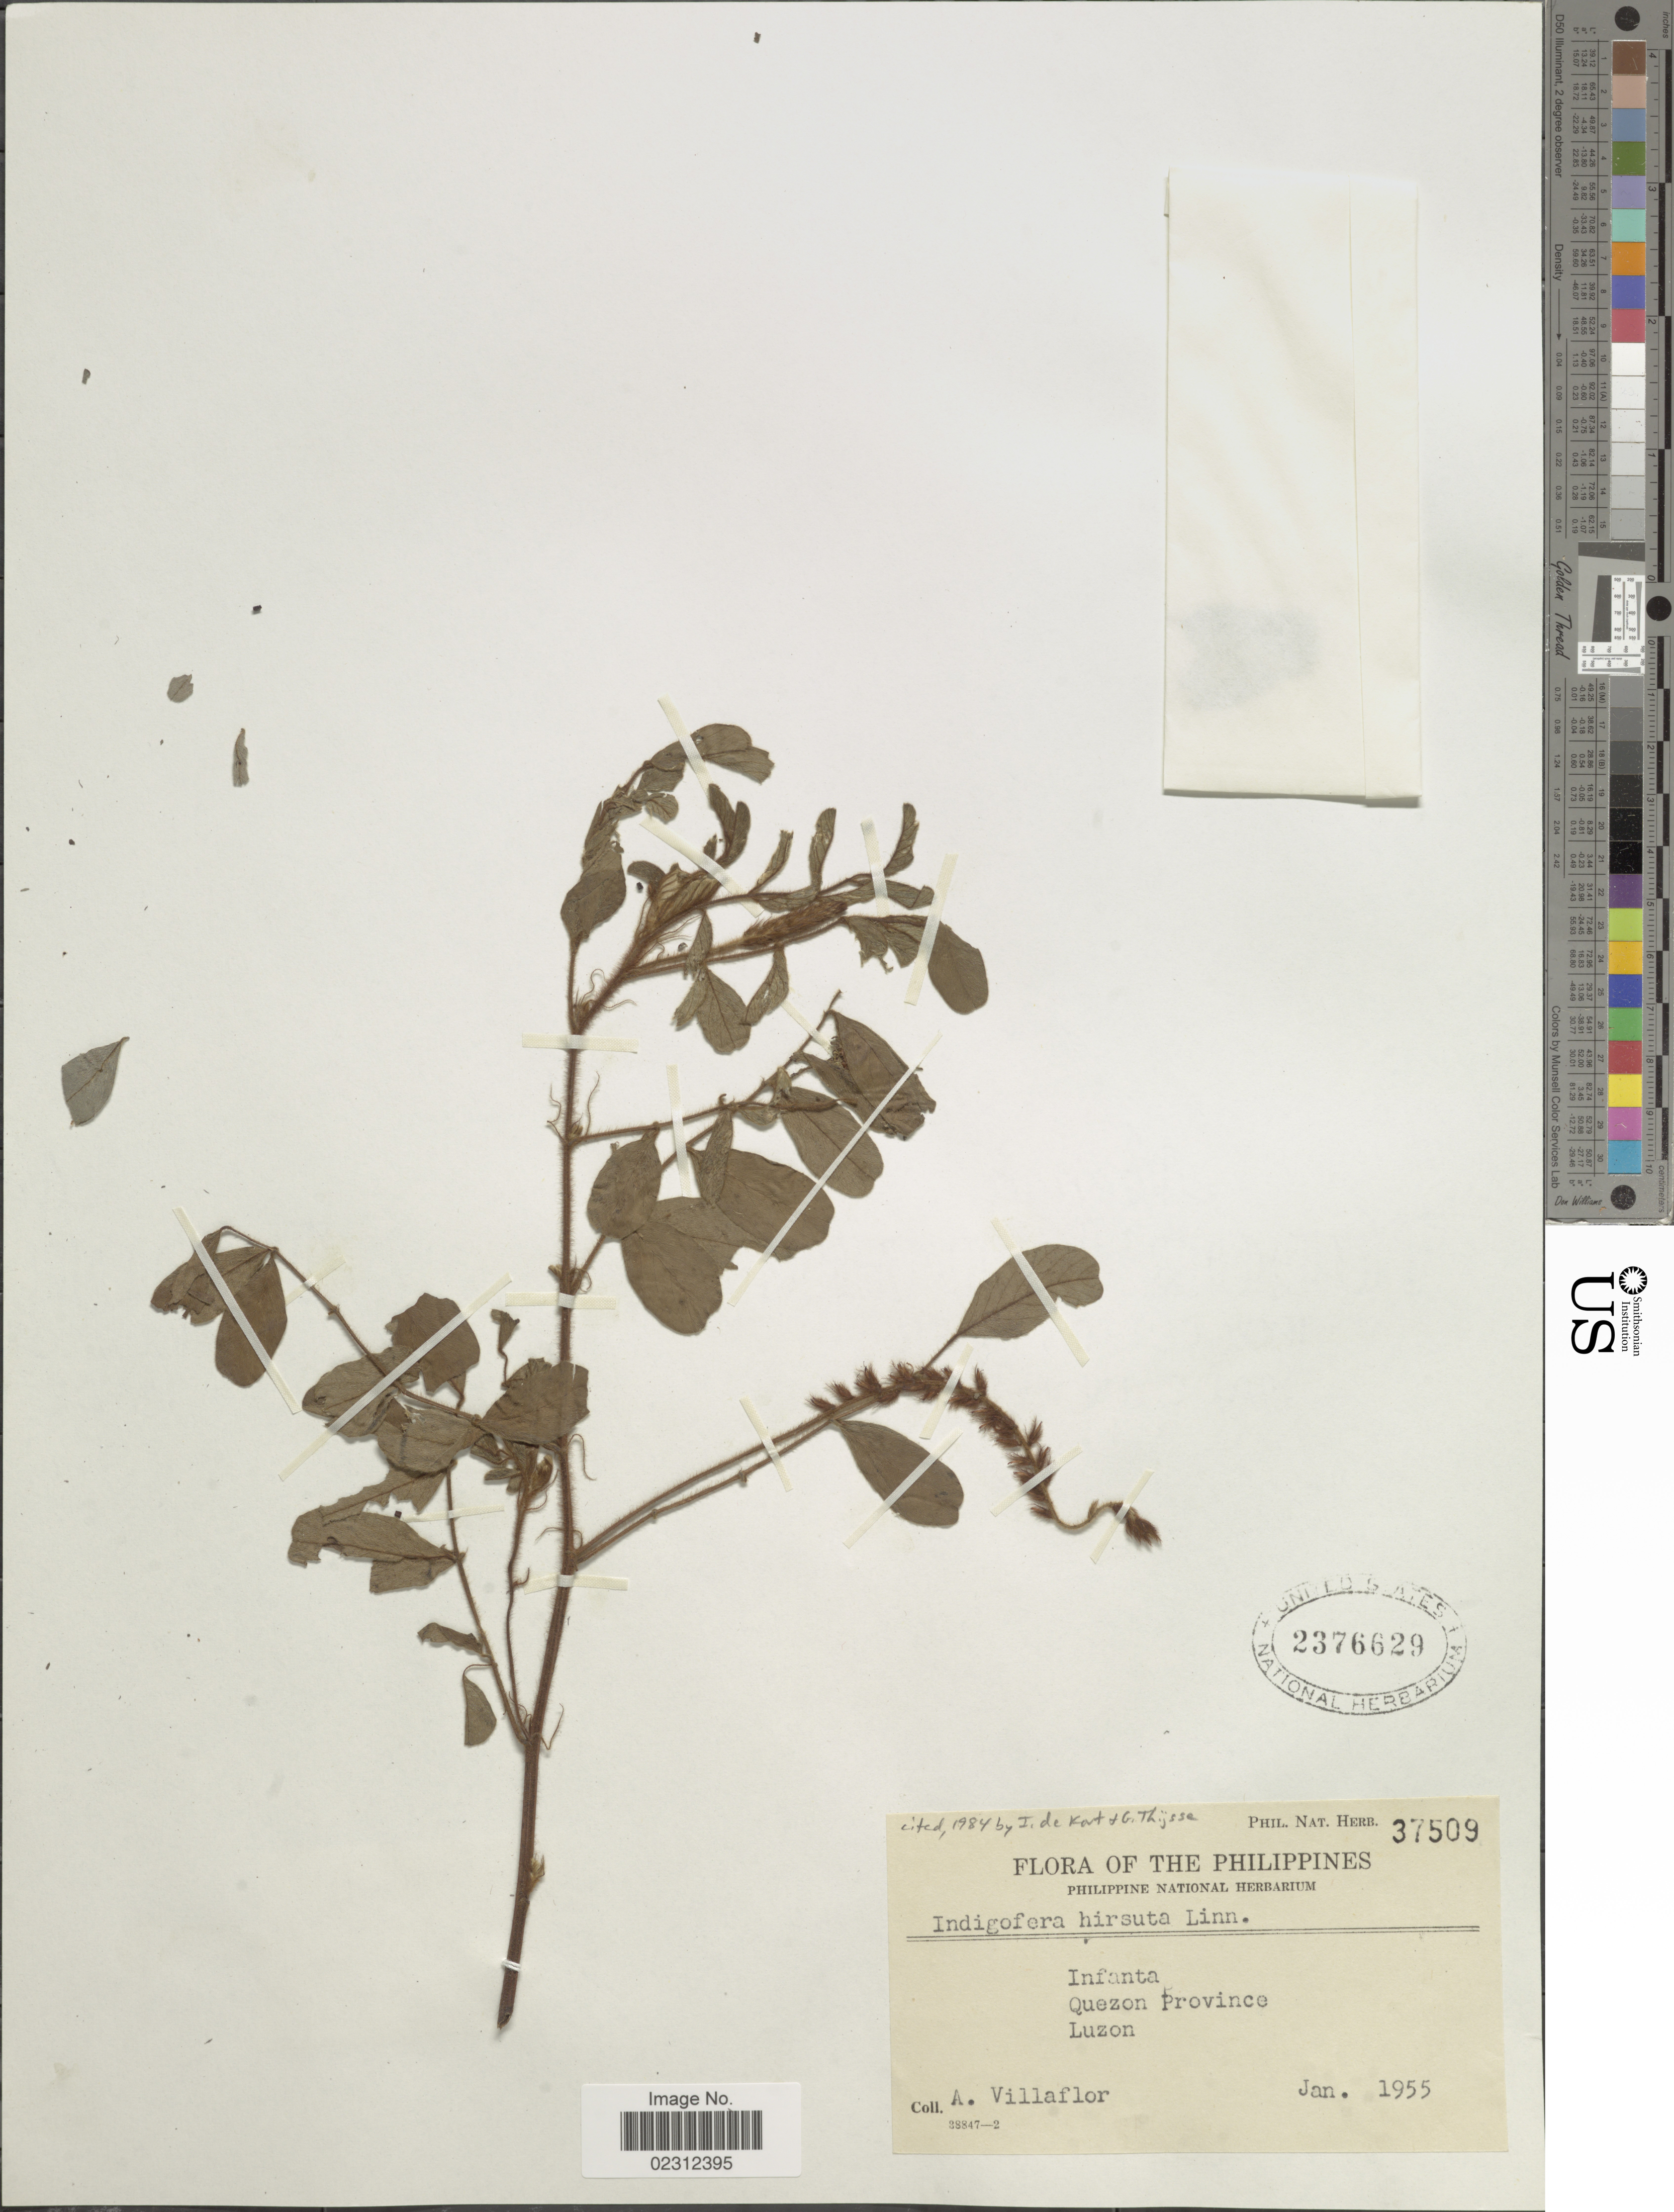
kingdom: Plantae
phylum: Tracheophyta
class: Magnoliopsida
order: Fabales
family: Fabaceae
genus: Indigofera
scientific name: Indigofera hirsuta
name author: L.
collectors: A. Villaflor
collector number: Phil Nat Herb 37509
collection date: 1955-01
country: Philippines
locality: Infanta, Quezon Province, Luzon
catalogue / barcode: US 2376629